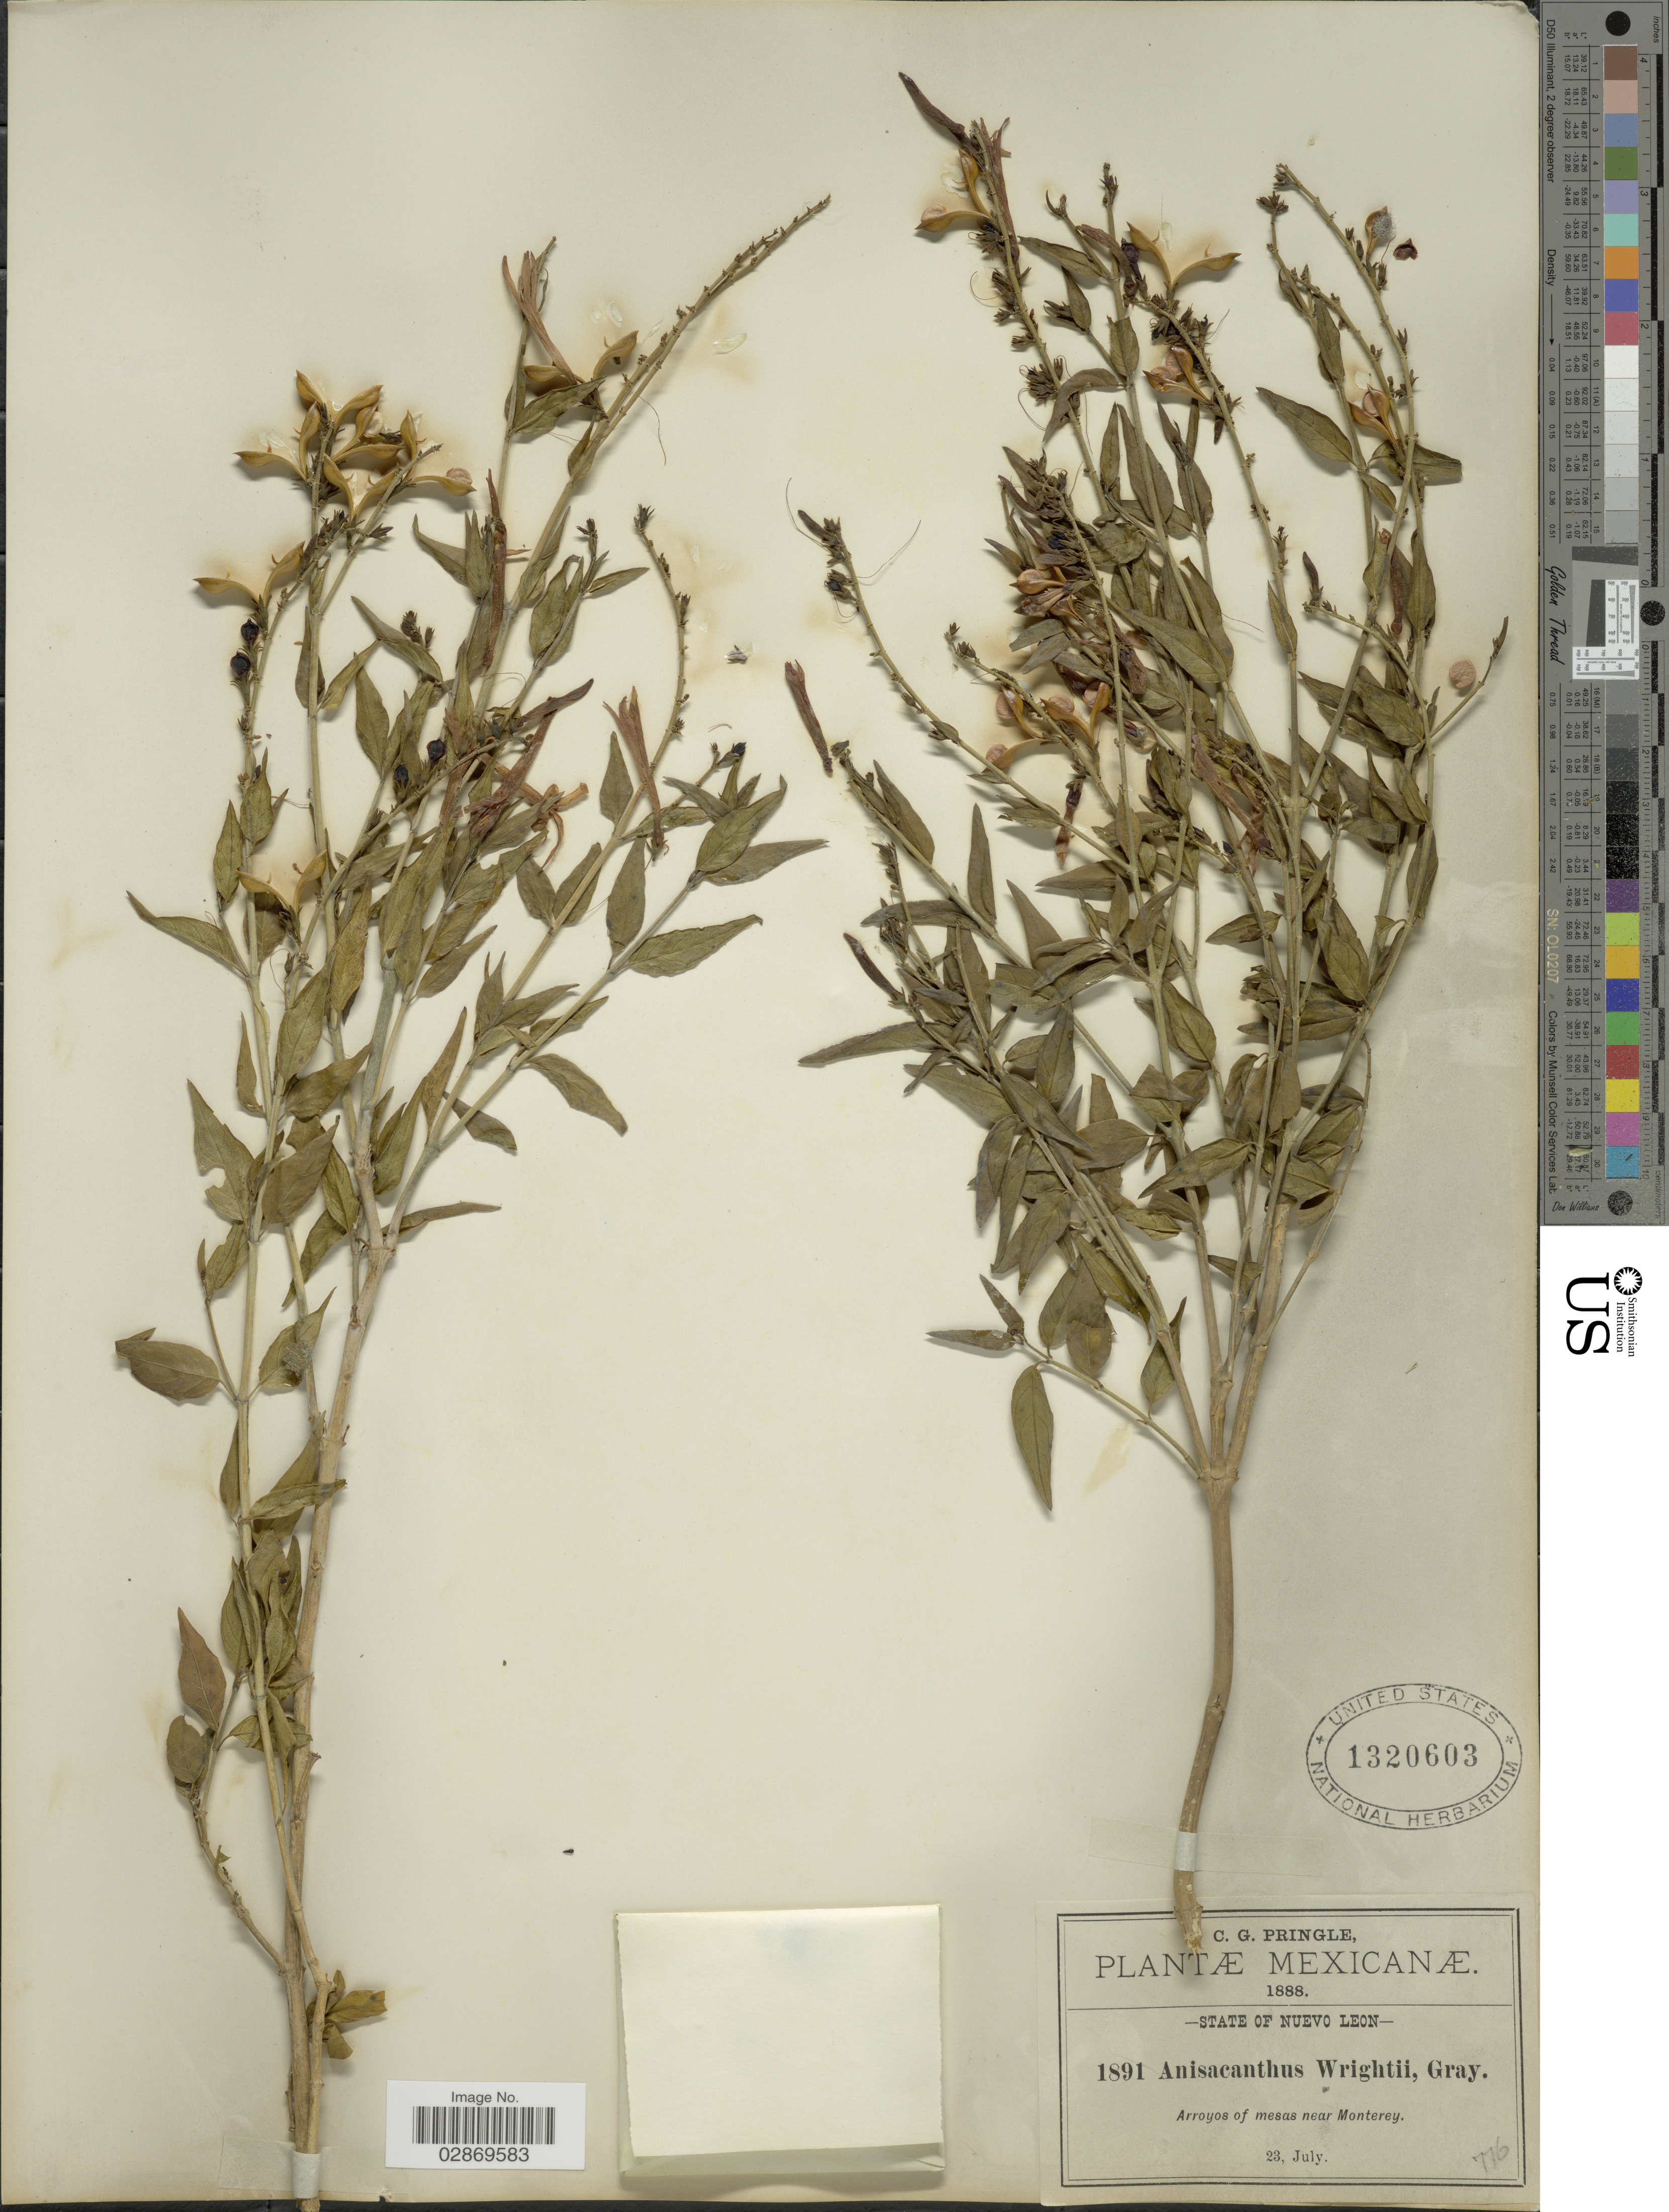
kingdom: Plantae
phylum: Tracheophyta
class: Magnoliopsida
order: Lamiales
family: Acanthaceae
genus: Anisacanthus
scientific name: Anisacanthus wrightii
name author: (Torr.) A. Gray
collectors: C. G. Pringle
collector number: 1891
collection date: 1888-07-23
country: Mexico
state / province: Nuevo León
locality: Arroyos of mesas near Monterey.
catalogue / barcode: US 1320603